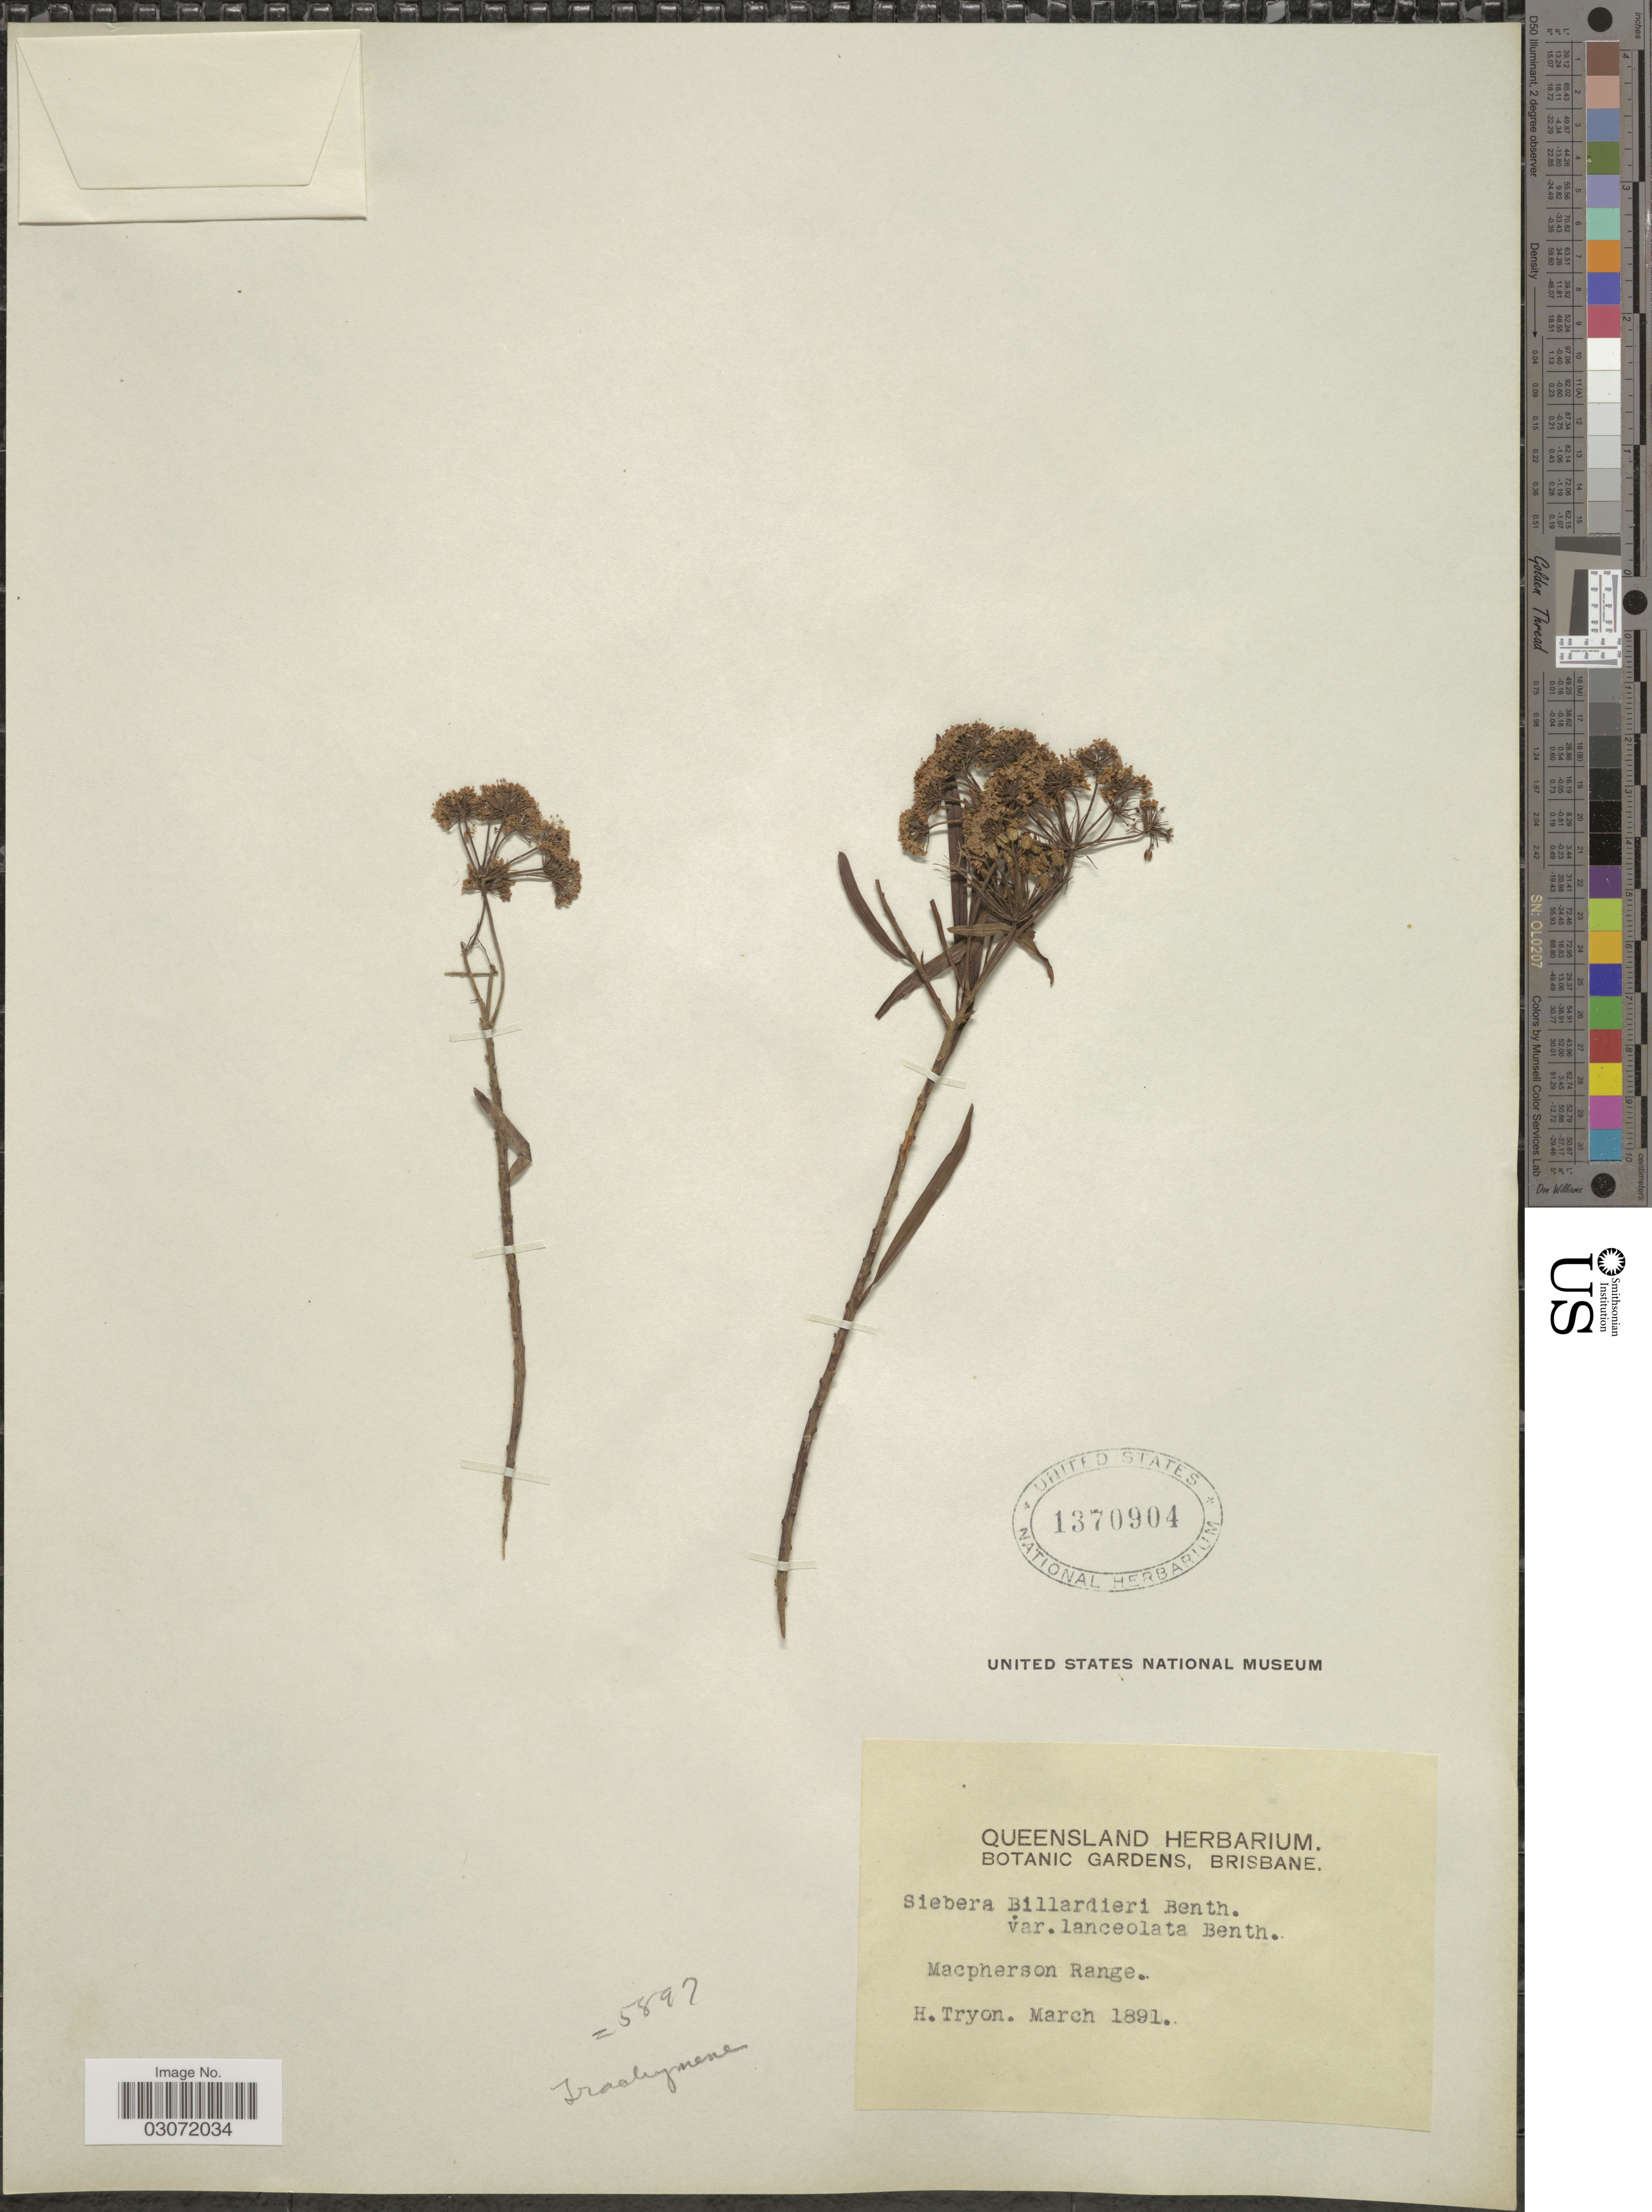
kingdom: Plantae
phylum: Tracheophyta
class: Magnoliopsida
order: Apiales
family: Apiaceae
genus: Platysace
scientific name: Platysace lanceolata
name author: Druce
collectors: H. Tryon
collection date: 1891-03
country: Australia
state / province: Queensland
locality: Macpherson Range.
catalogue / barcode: US 1370904